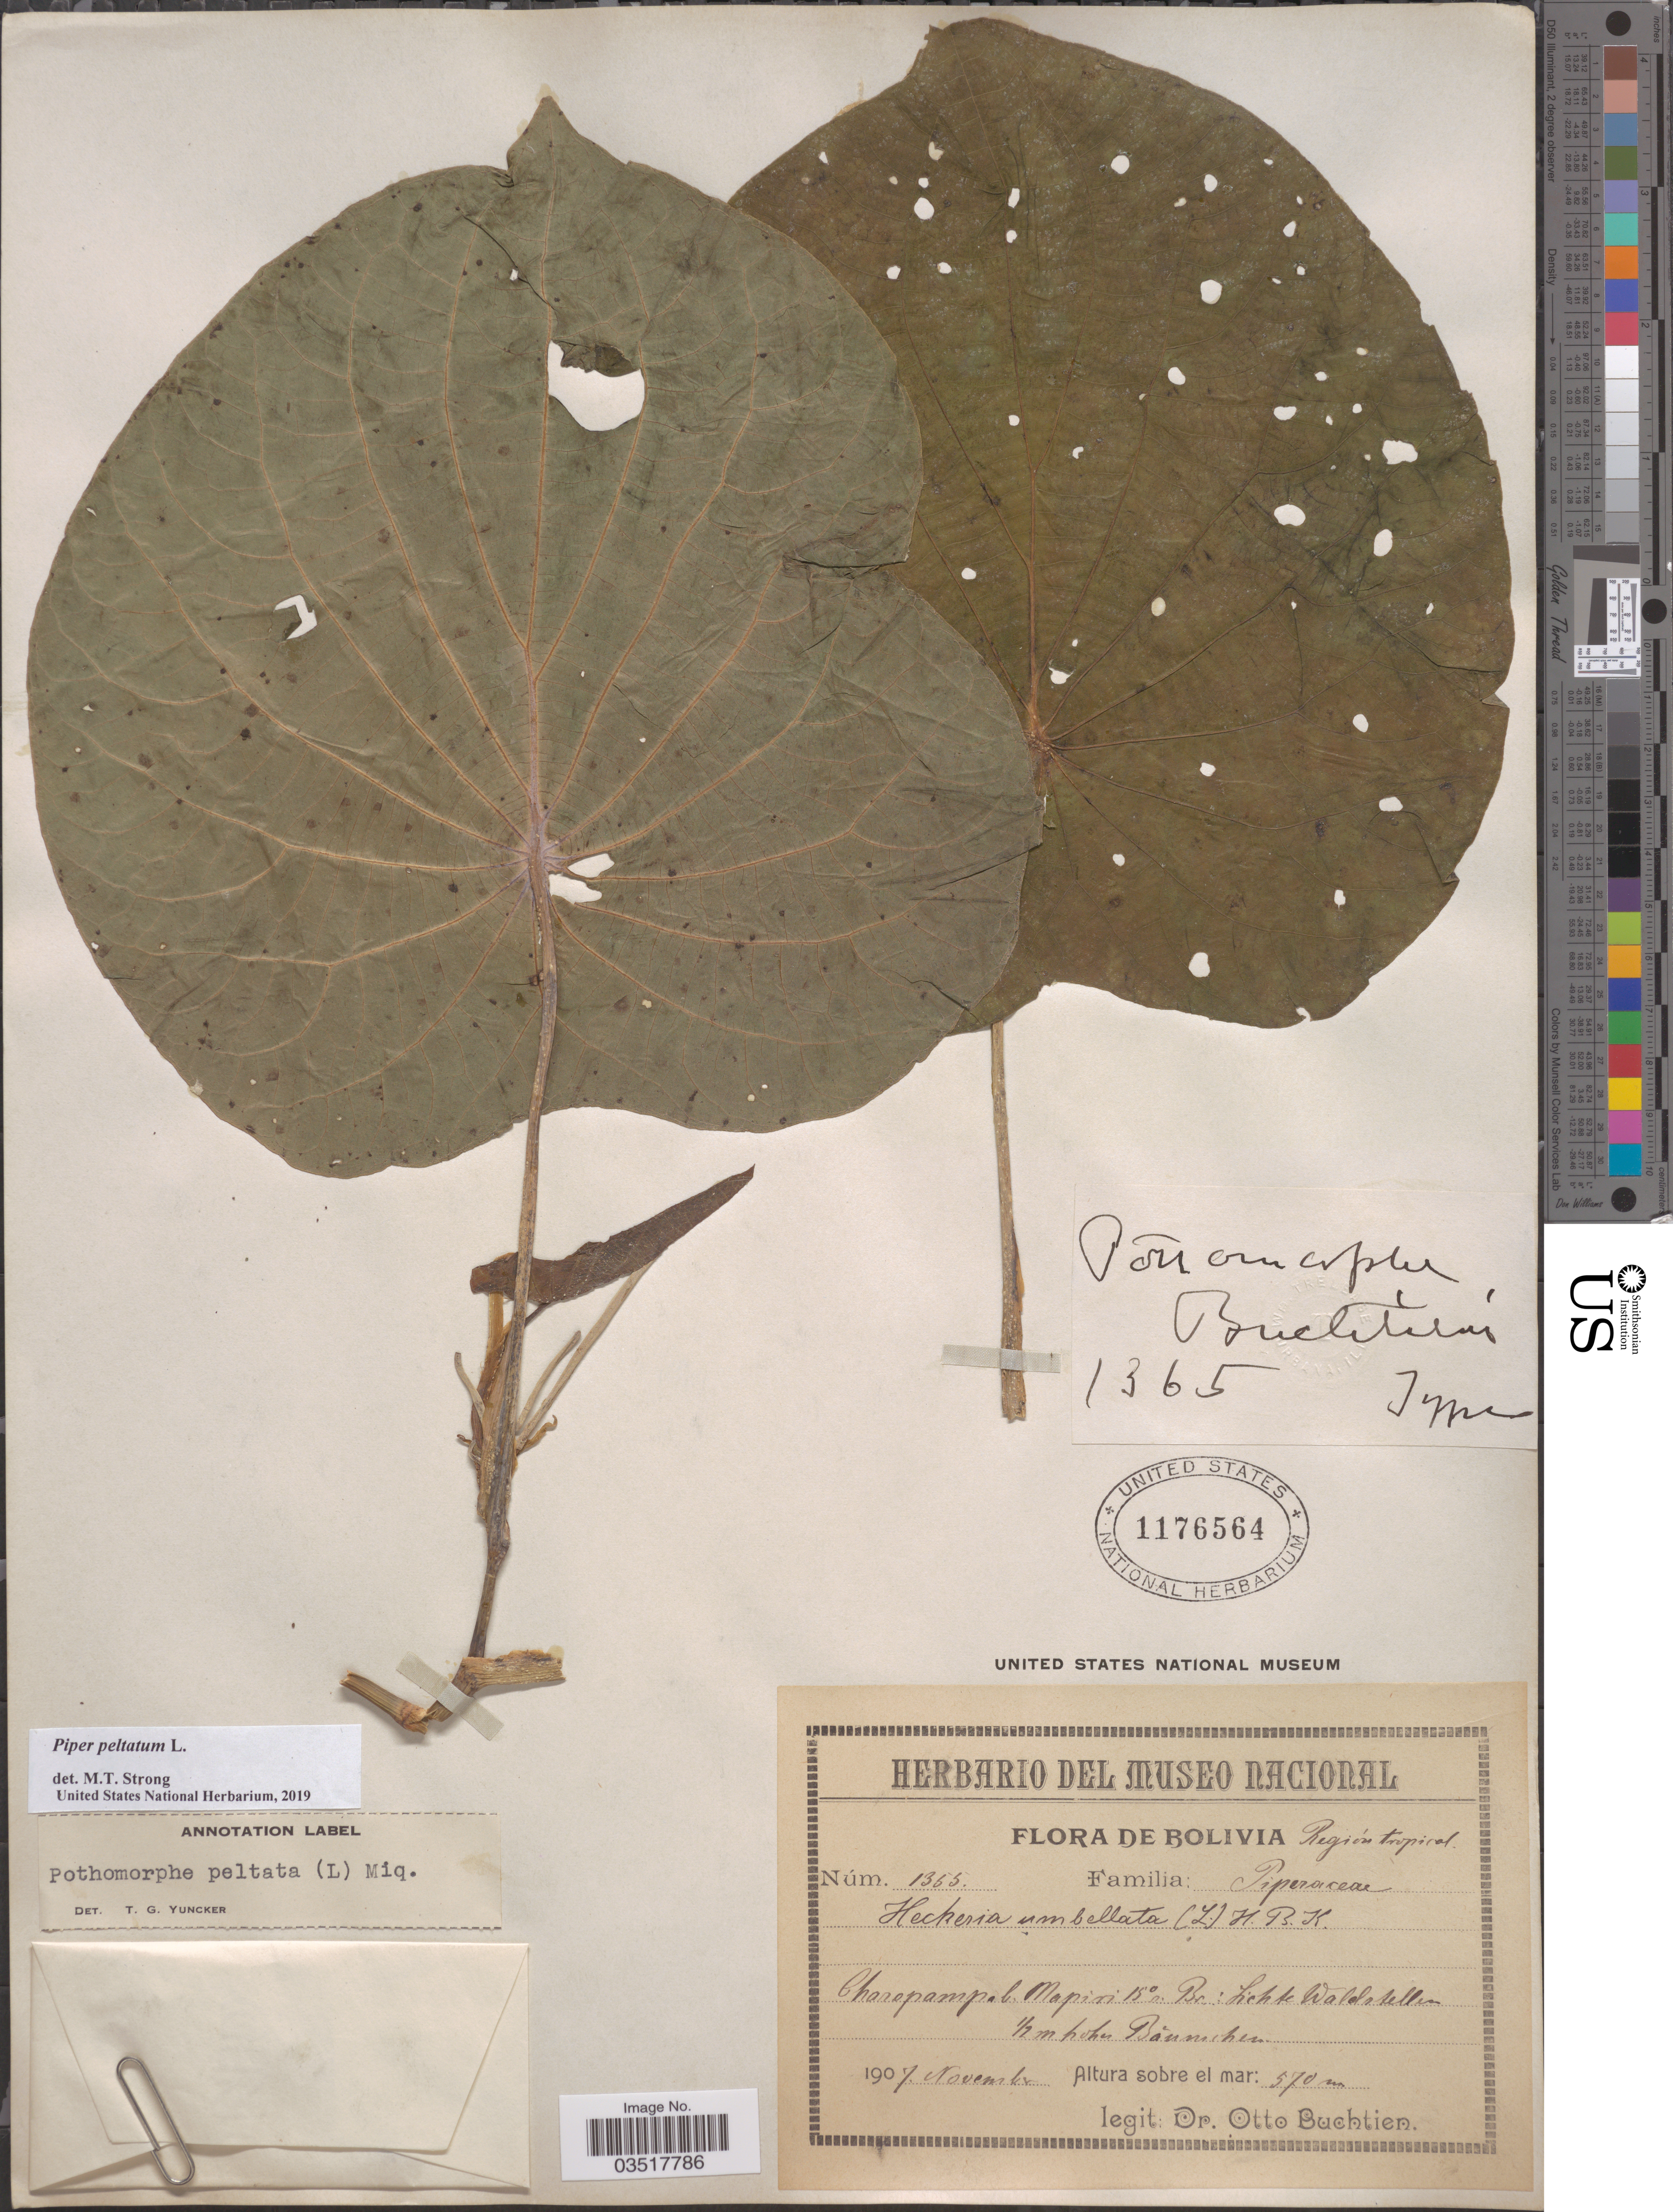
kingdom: Plantae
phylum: Tracheophyta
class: Magnoliopsida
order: Piperales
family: Piperaceae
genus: Piper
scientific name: Piper peltatum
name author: L.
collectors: O. Buchtien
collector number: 1365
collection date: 1907-11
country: Bolivia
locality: Región tropical. Charopampa b. Mapiri.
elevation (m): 570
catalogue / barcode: US 1176564